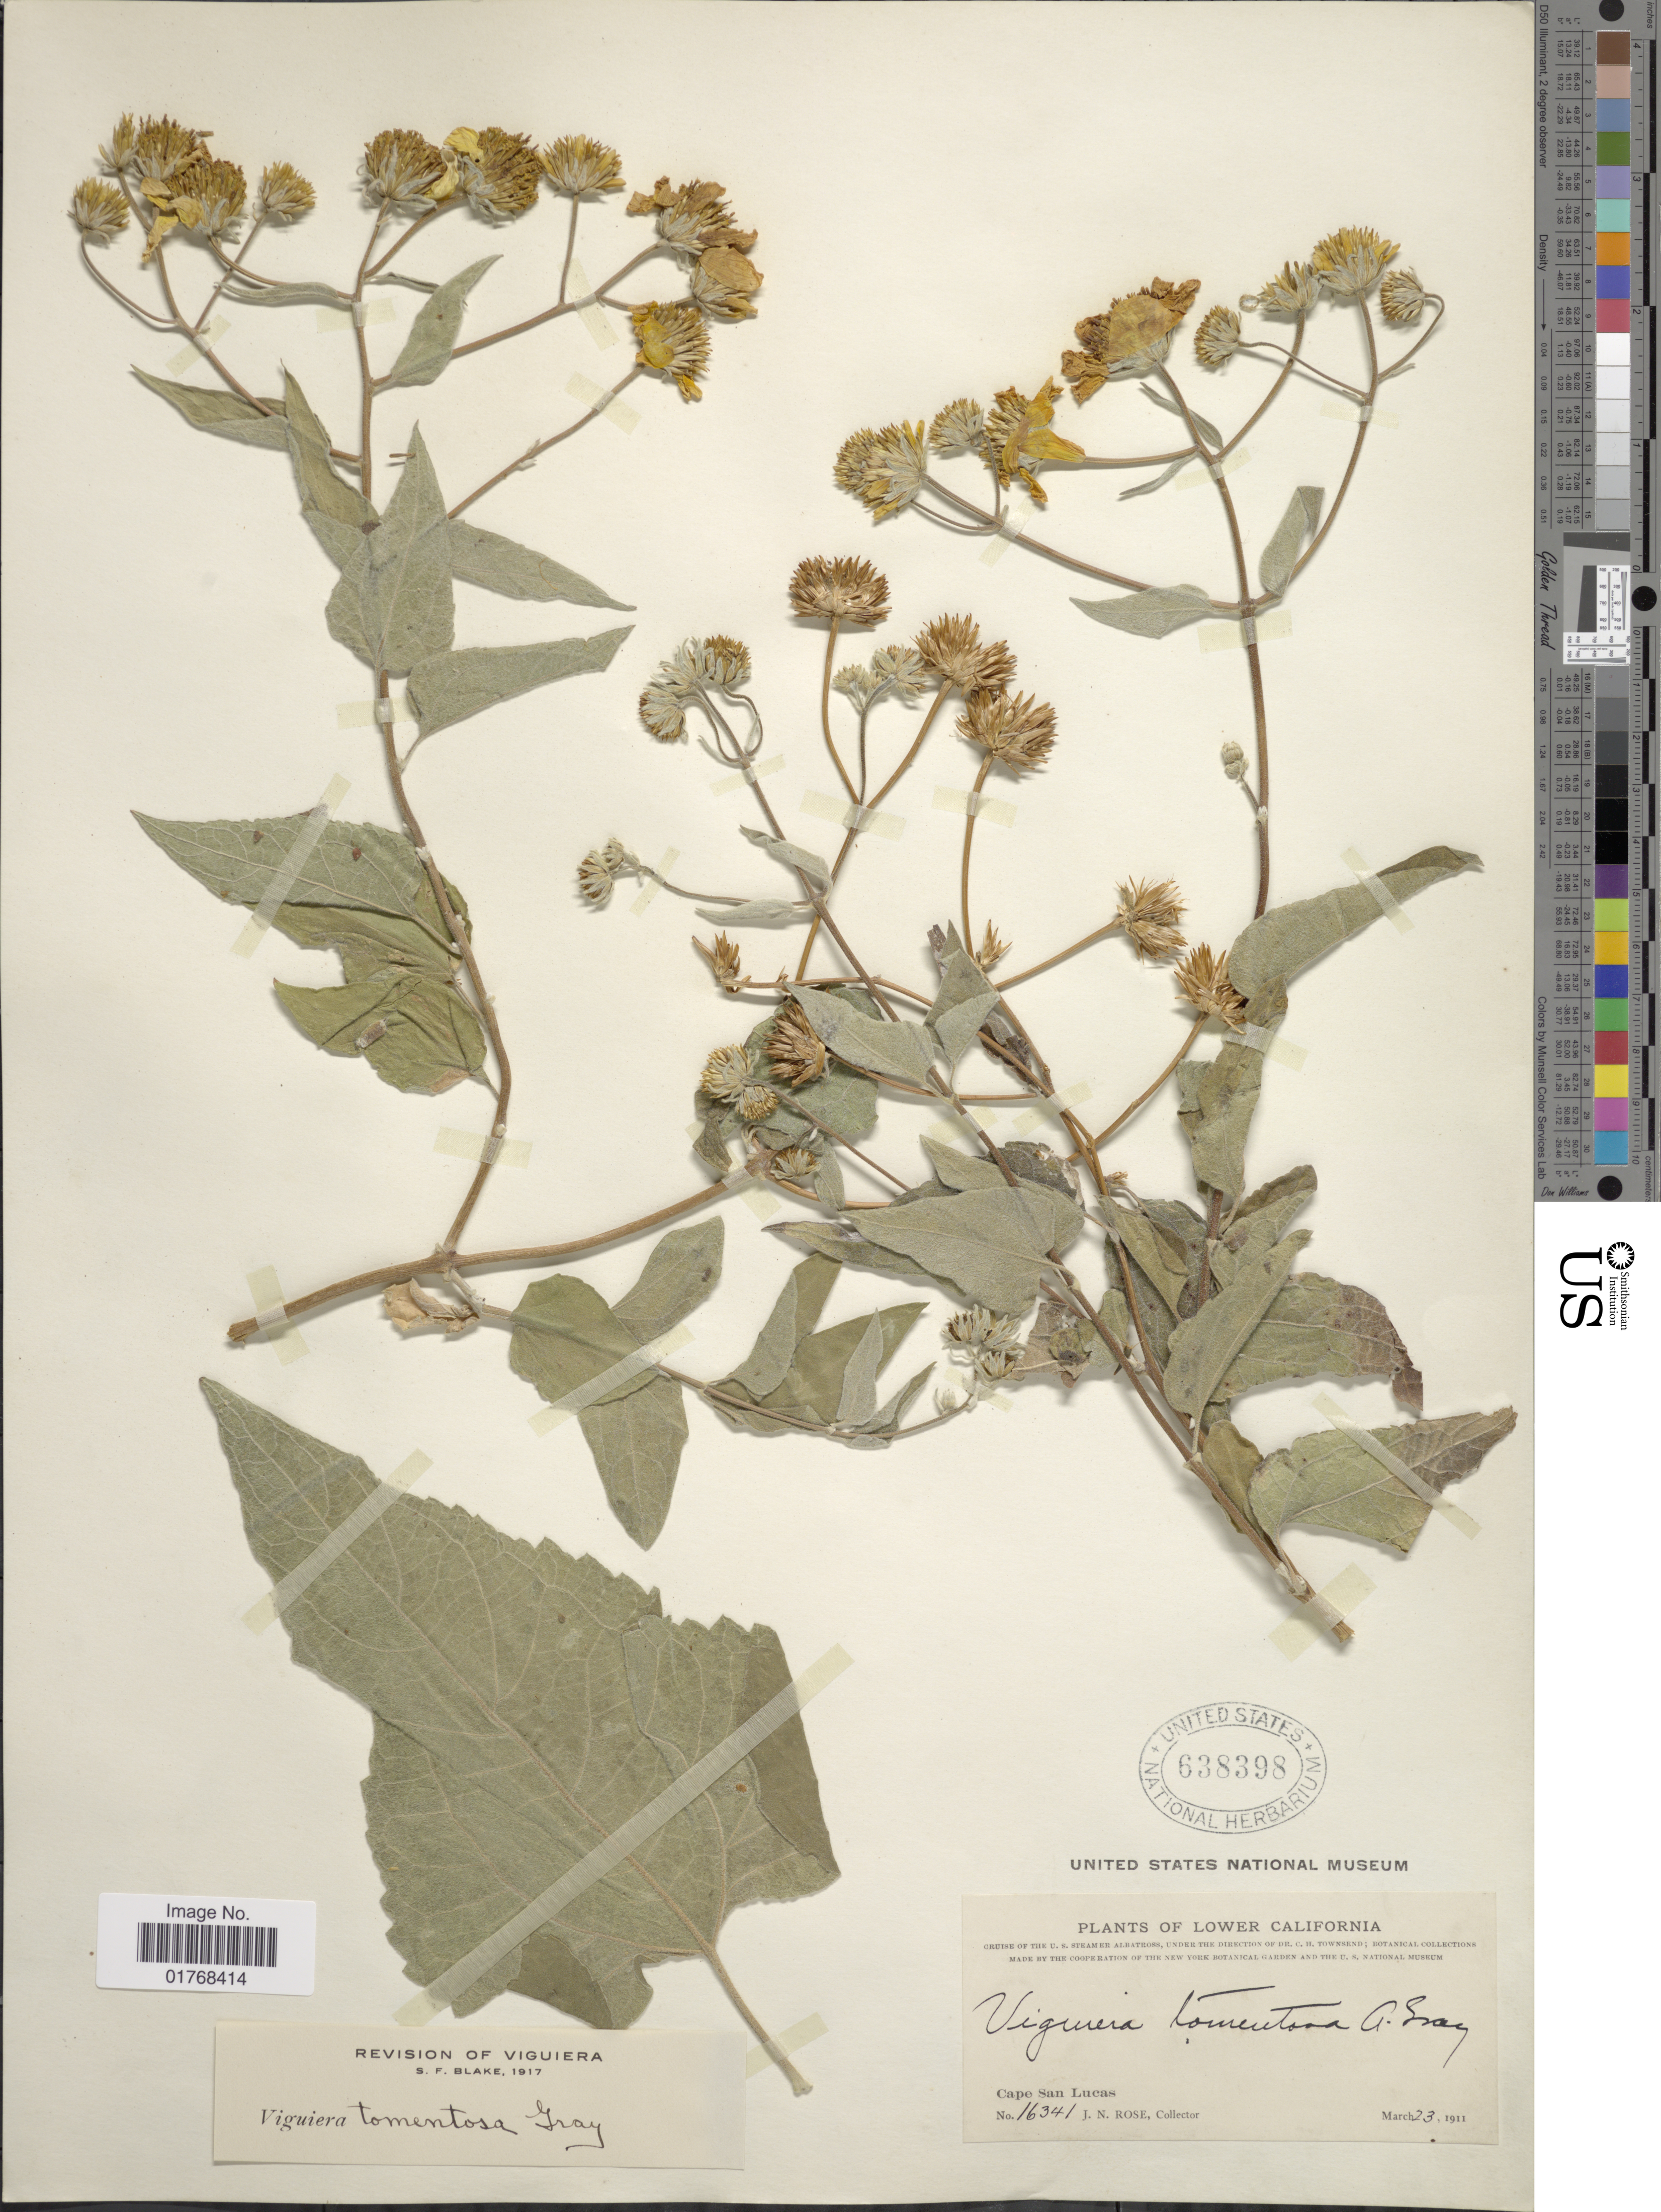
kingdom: Plantae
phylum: Tracheophyta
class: Magnoliopsida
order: Asterales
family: Asteraceae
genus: Viguiera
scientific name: Viguiera tomentosa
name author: A. Gray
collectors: J. N. Rose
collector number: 16341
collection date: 1911-03-23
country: Mexico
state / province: Baja California Sur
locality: Lower California. Cape San Lucas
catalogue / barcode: US 638398